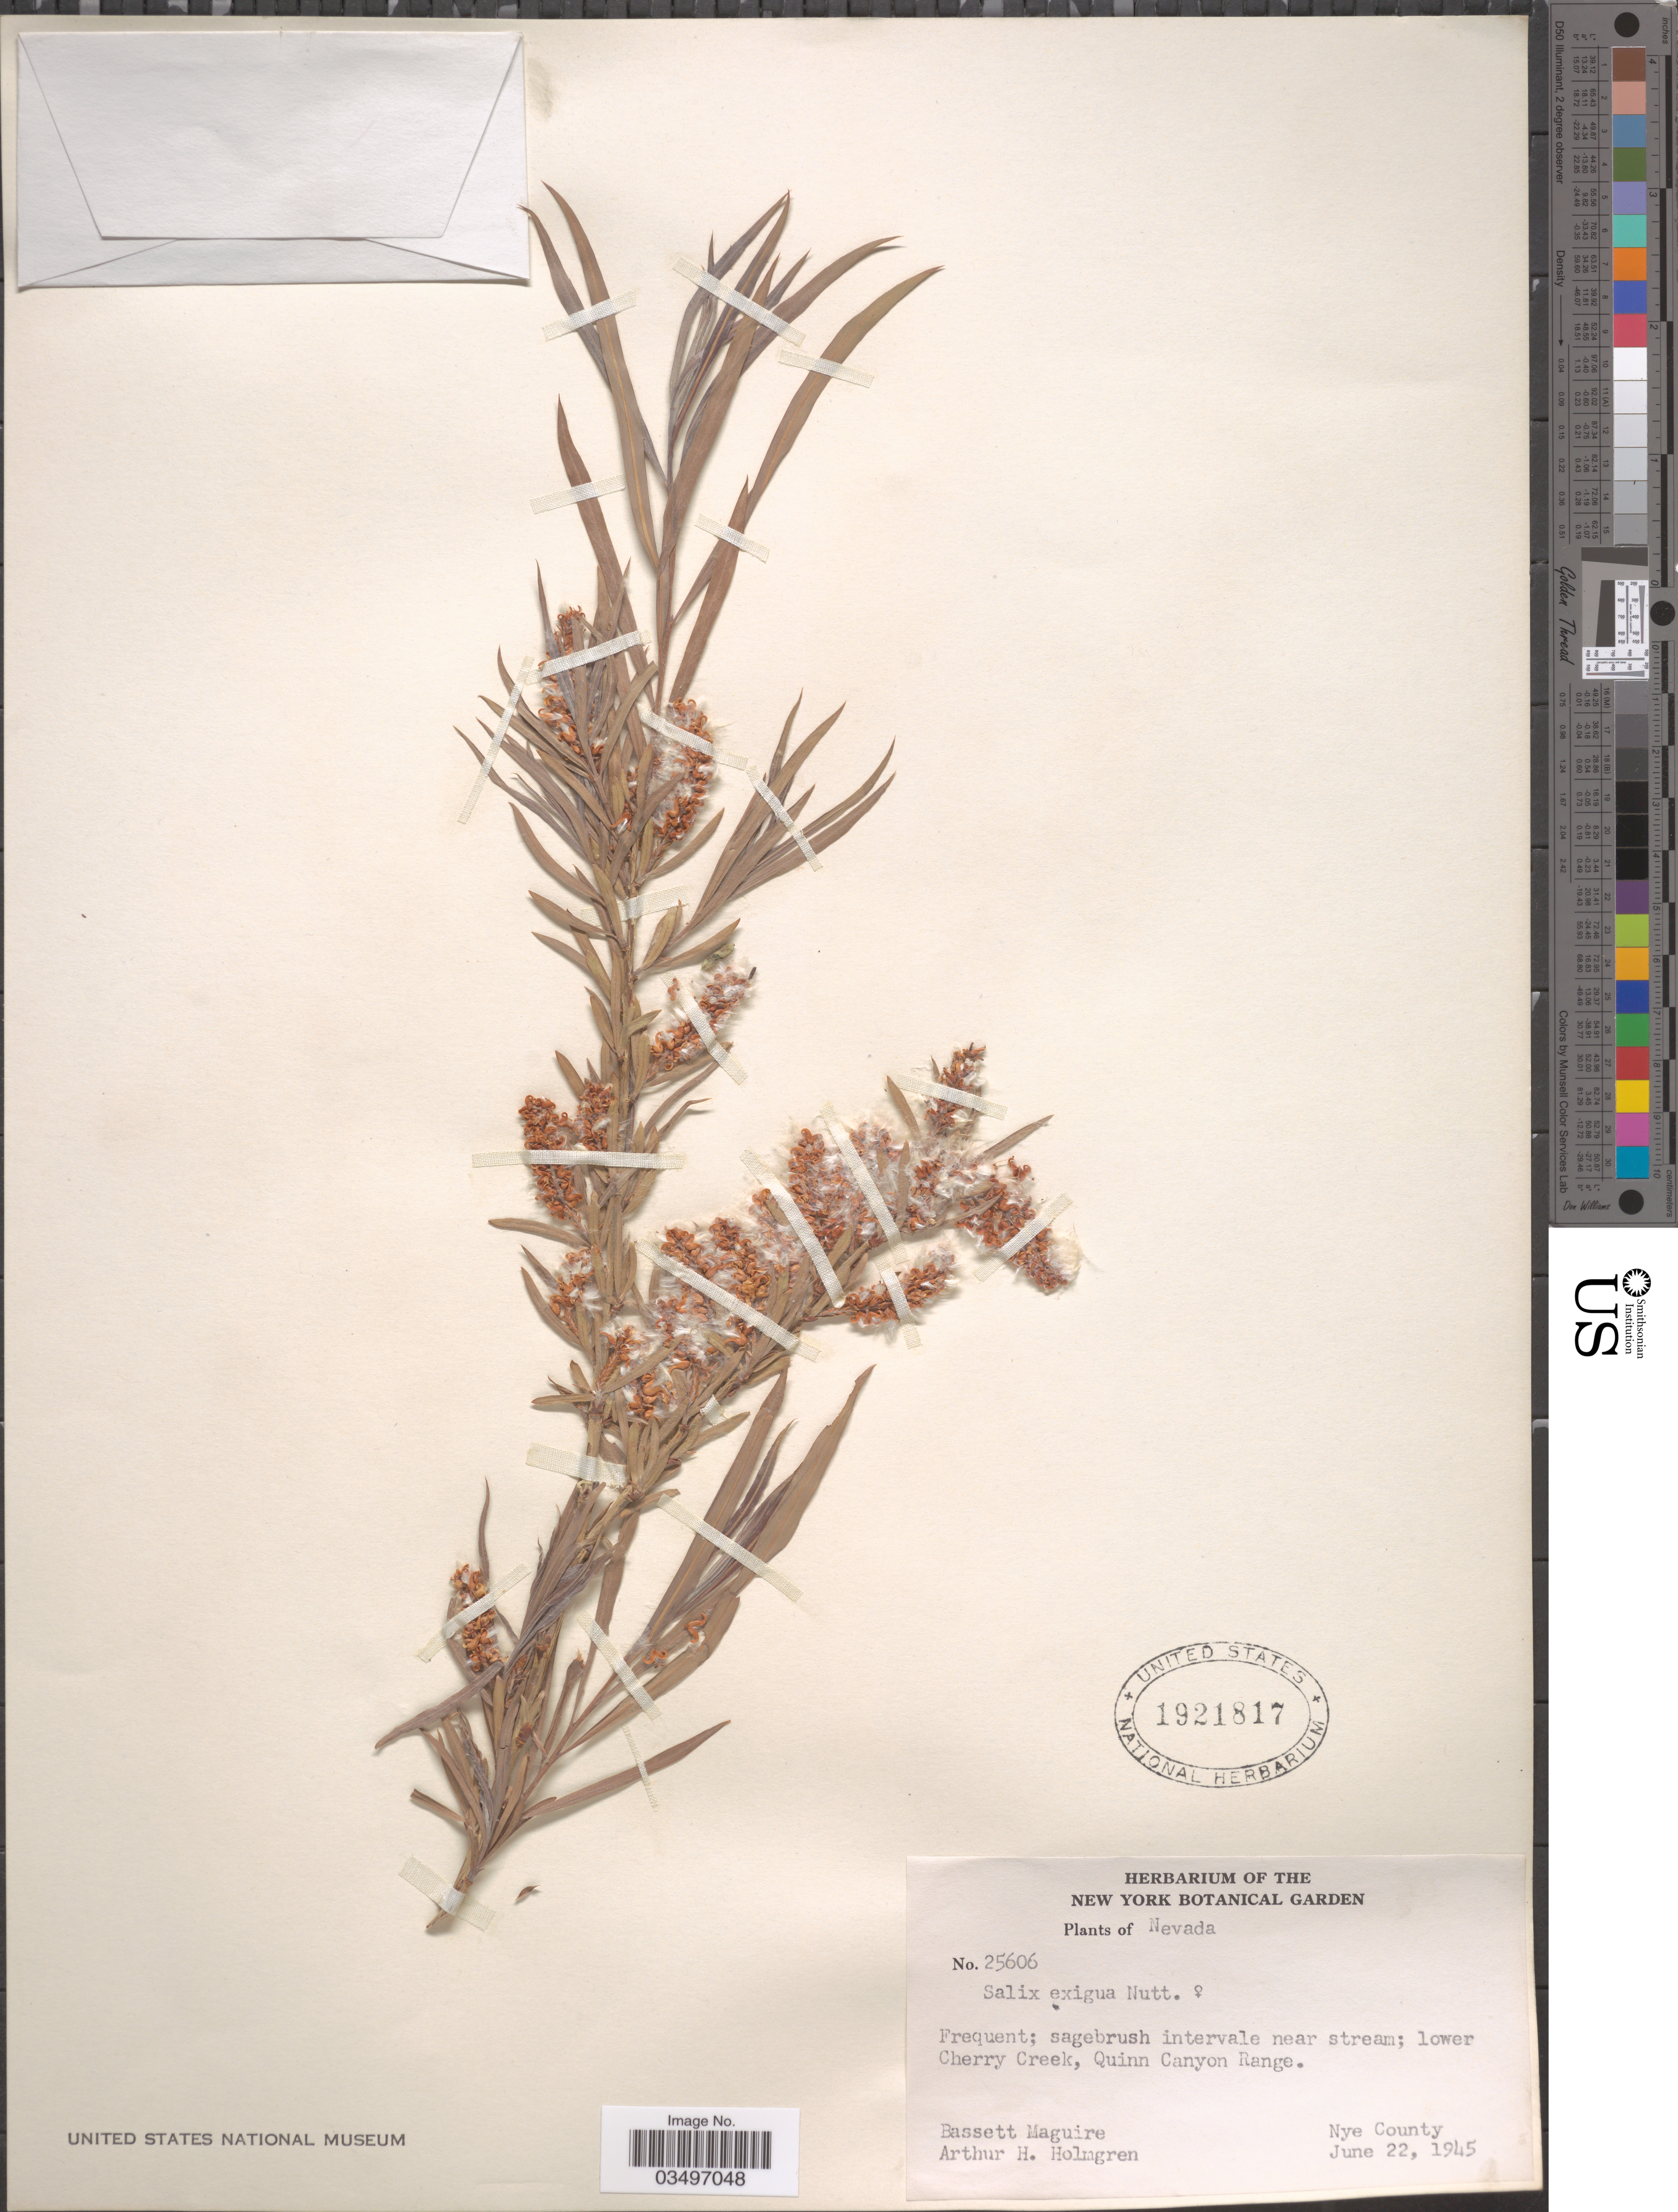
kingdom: Plantae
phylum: Tracheophyta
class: Magnoliopsida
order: Malpighiales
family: Salicaceae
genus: Salix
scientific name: Salix exigua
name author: Nutt.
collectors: B. Maguire & A. H. Holmgren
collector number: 25606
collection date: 1945-06-22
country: United States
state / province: Nevada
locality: Lower Cherry Creek, Quinn Canyon Range. Nye County.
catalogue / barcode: US 1921817